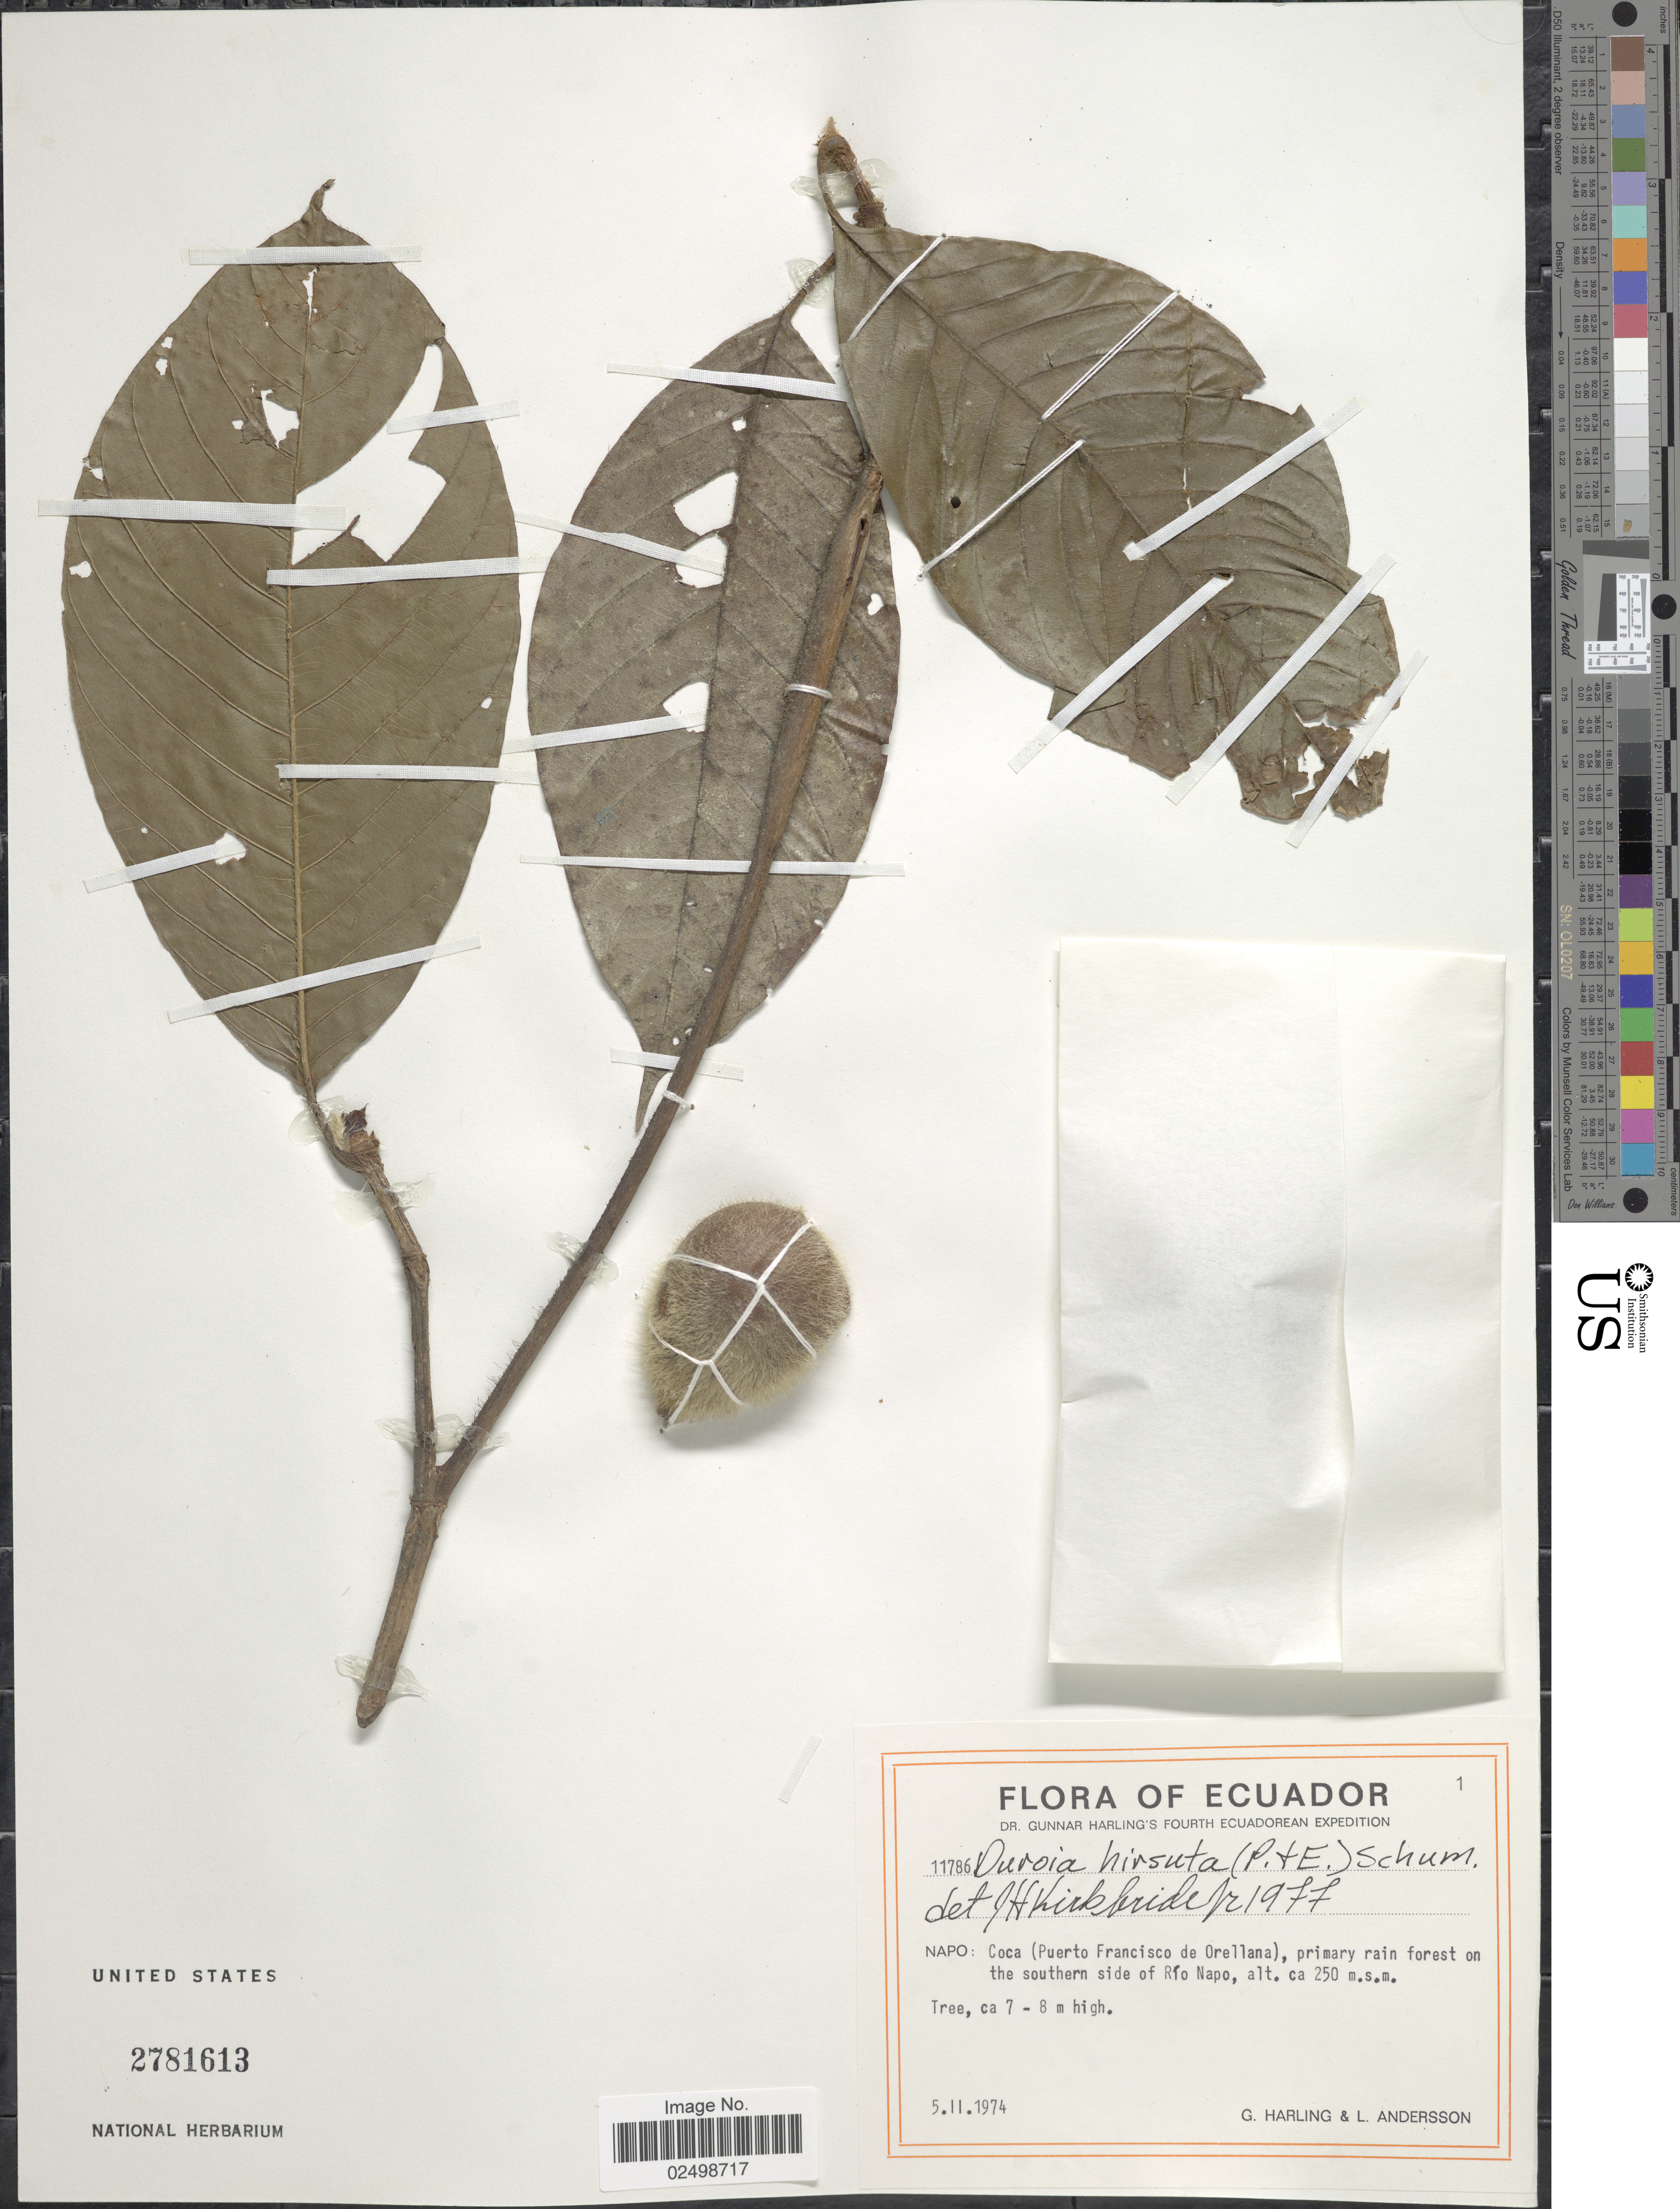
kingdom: Plantae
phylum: Tracheophyta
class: Magnoliopsida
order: Gentianales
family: Rubiaceae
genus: Duroia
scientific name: Duroia hirsuta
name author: (Poepp.) K. Schum.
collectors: G. Harling & L. Andersson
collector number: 11786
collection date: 1974-11-05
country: Ecuador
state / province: Napo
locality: Coca (Puerto Francisco de Orellana), primary forest on the southern side of Rio Napo.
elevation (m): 250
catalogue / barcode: US 2781613